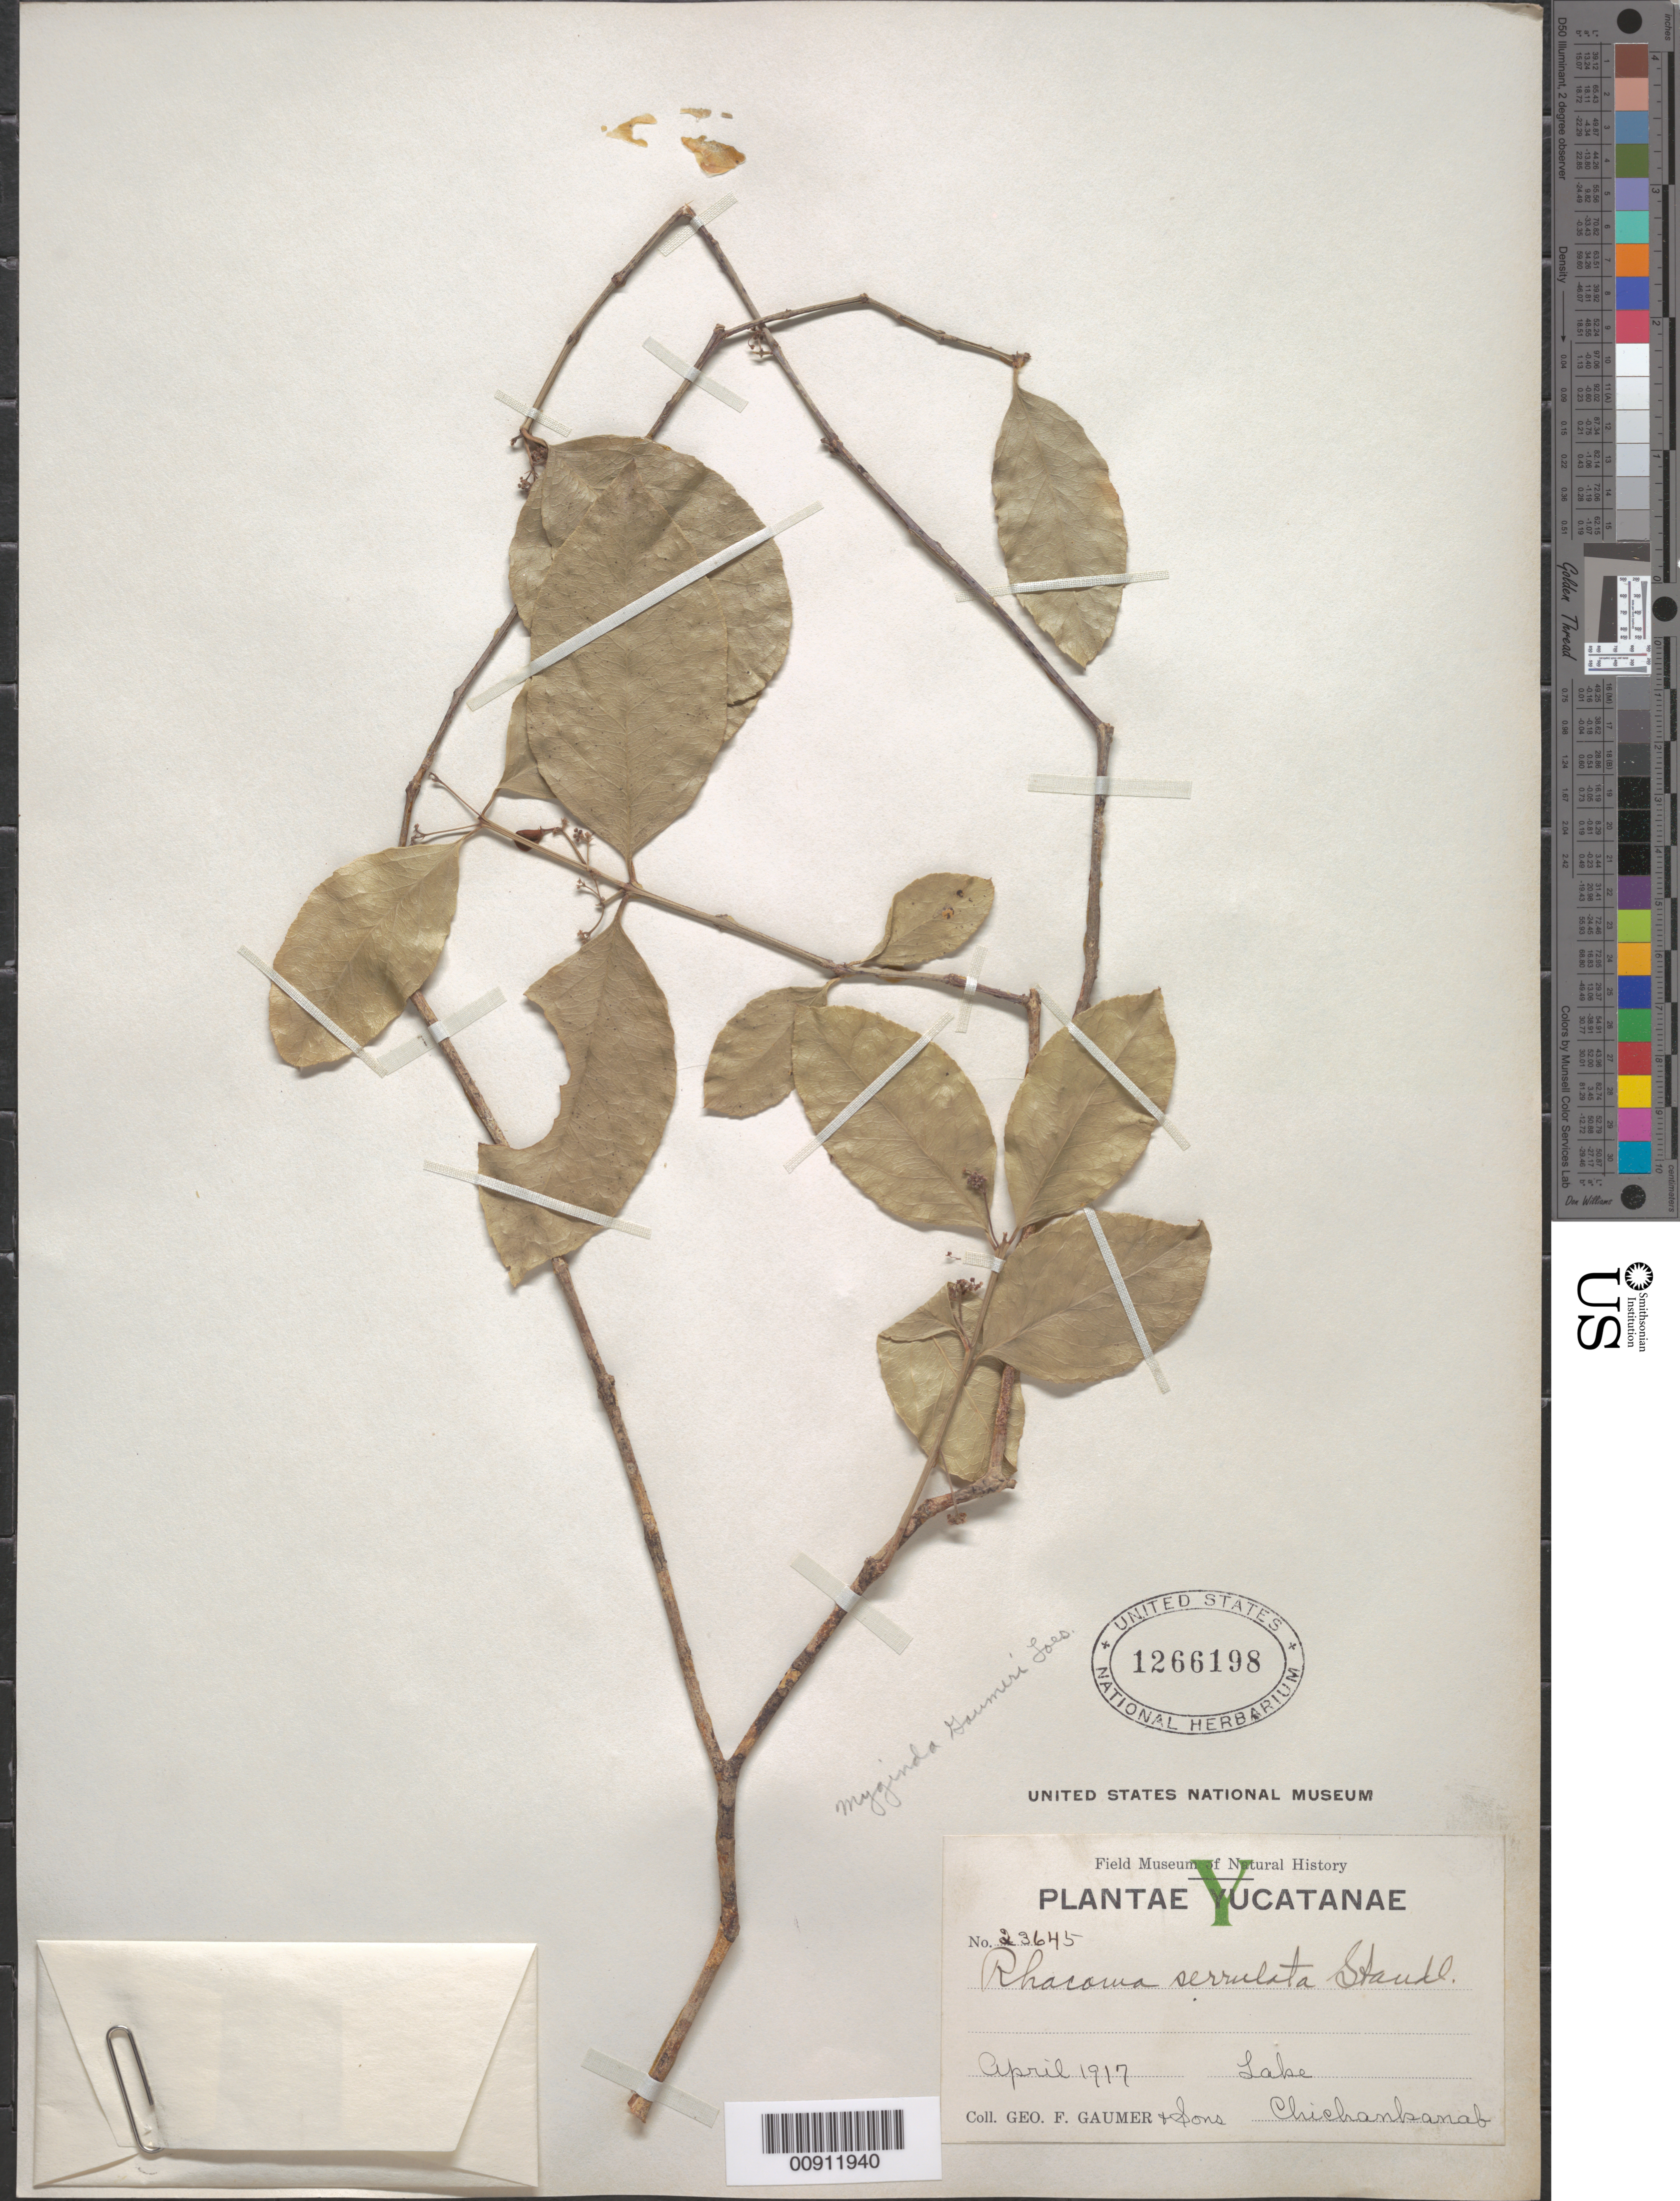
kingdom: Plantae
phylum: Tracheophyta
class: Magnoliopsida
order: Celastrales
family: Celastraceae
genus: Crossopetalum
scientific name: Crossopetalum gaumeri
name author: (Loes.) Lundell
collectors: G. F. Gaumer & et al.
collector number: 23645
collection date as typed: Apr 1917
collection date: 1917-04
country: Mexico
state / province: Quintana Roo / Yucatán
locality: Lake Chichankanab.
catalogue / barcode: US 1266198